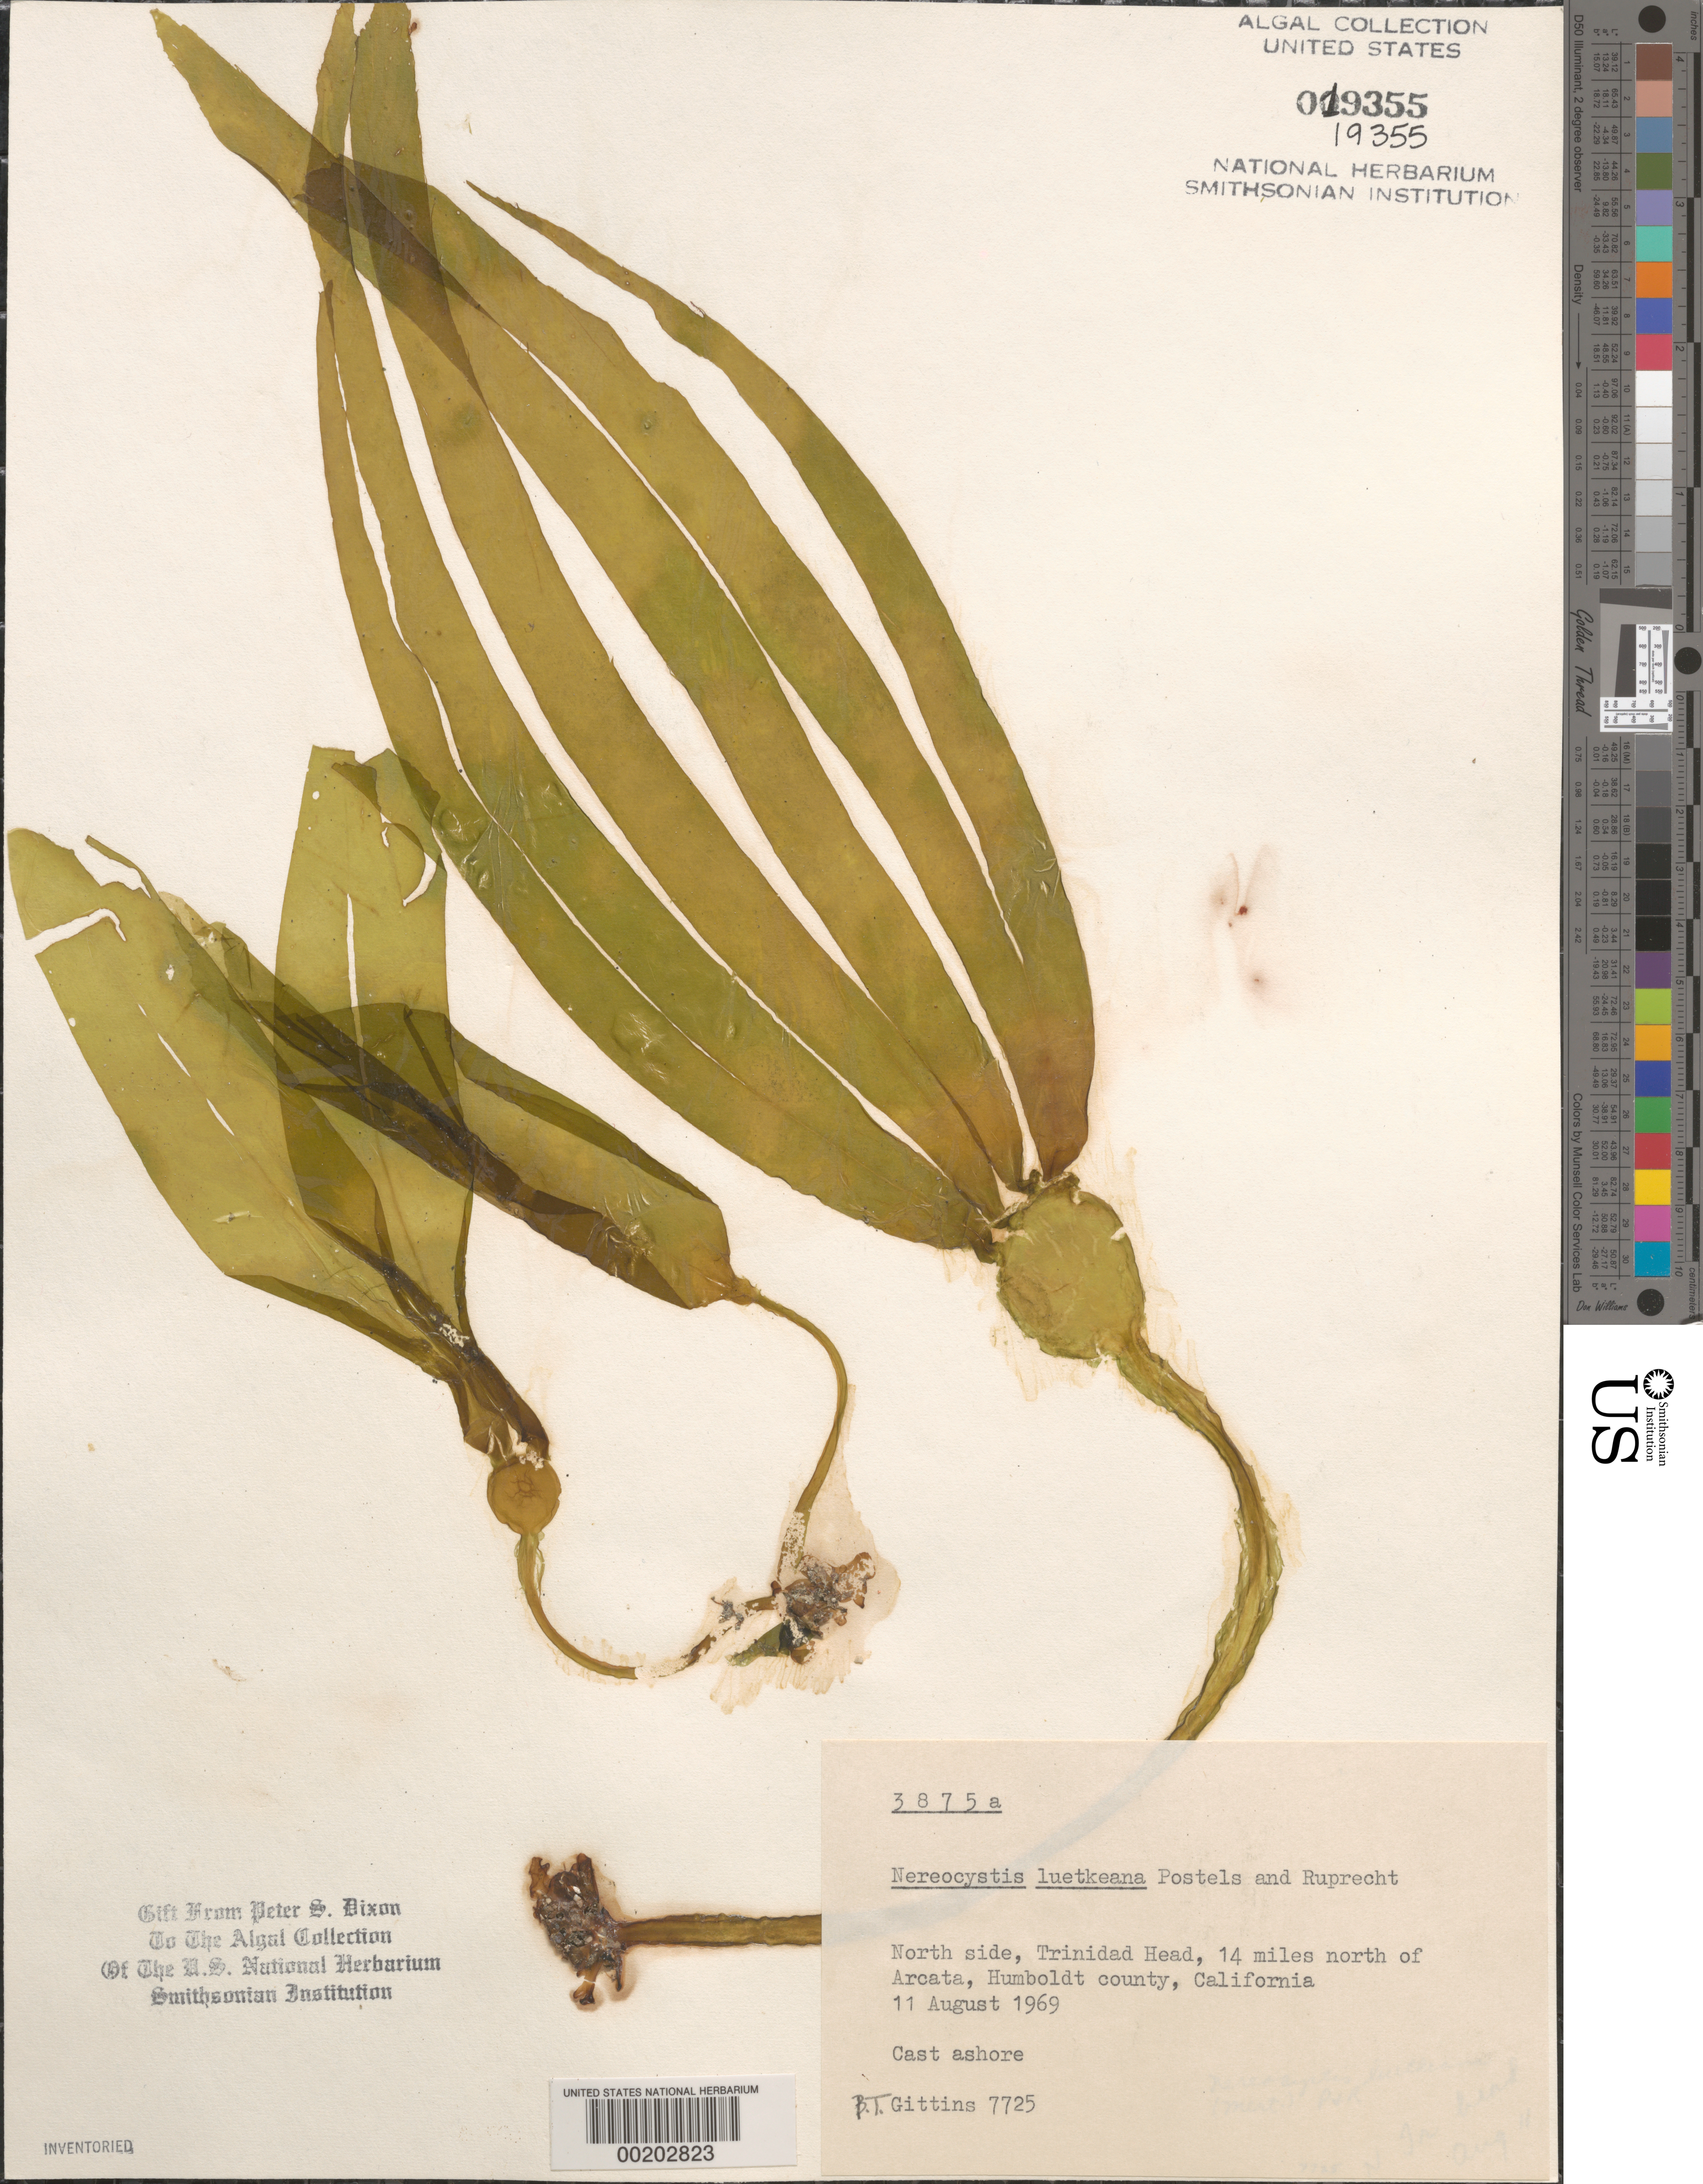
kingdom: Chromista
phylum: Ochrophyta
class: Phaeophyceae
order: Laminariales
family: Laminariaceae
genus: Nereocystis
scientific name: Nereocystis luetkeana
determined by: Dixon, P. S.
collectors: B. Gittins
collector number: BTG 7725 & PSD 3875A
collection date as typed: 11 Aug 1969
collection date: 1969-08-11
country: United States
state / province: California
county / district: Humboldt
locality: Trinidad Head, 14 miles north of Arcata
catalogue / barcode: US 19355